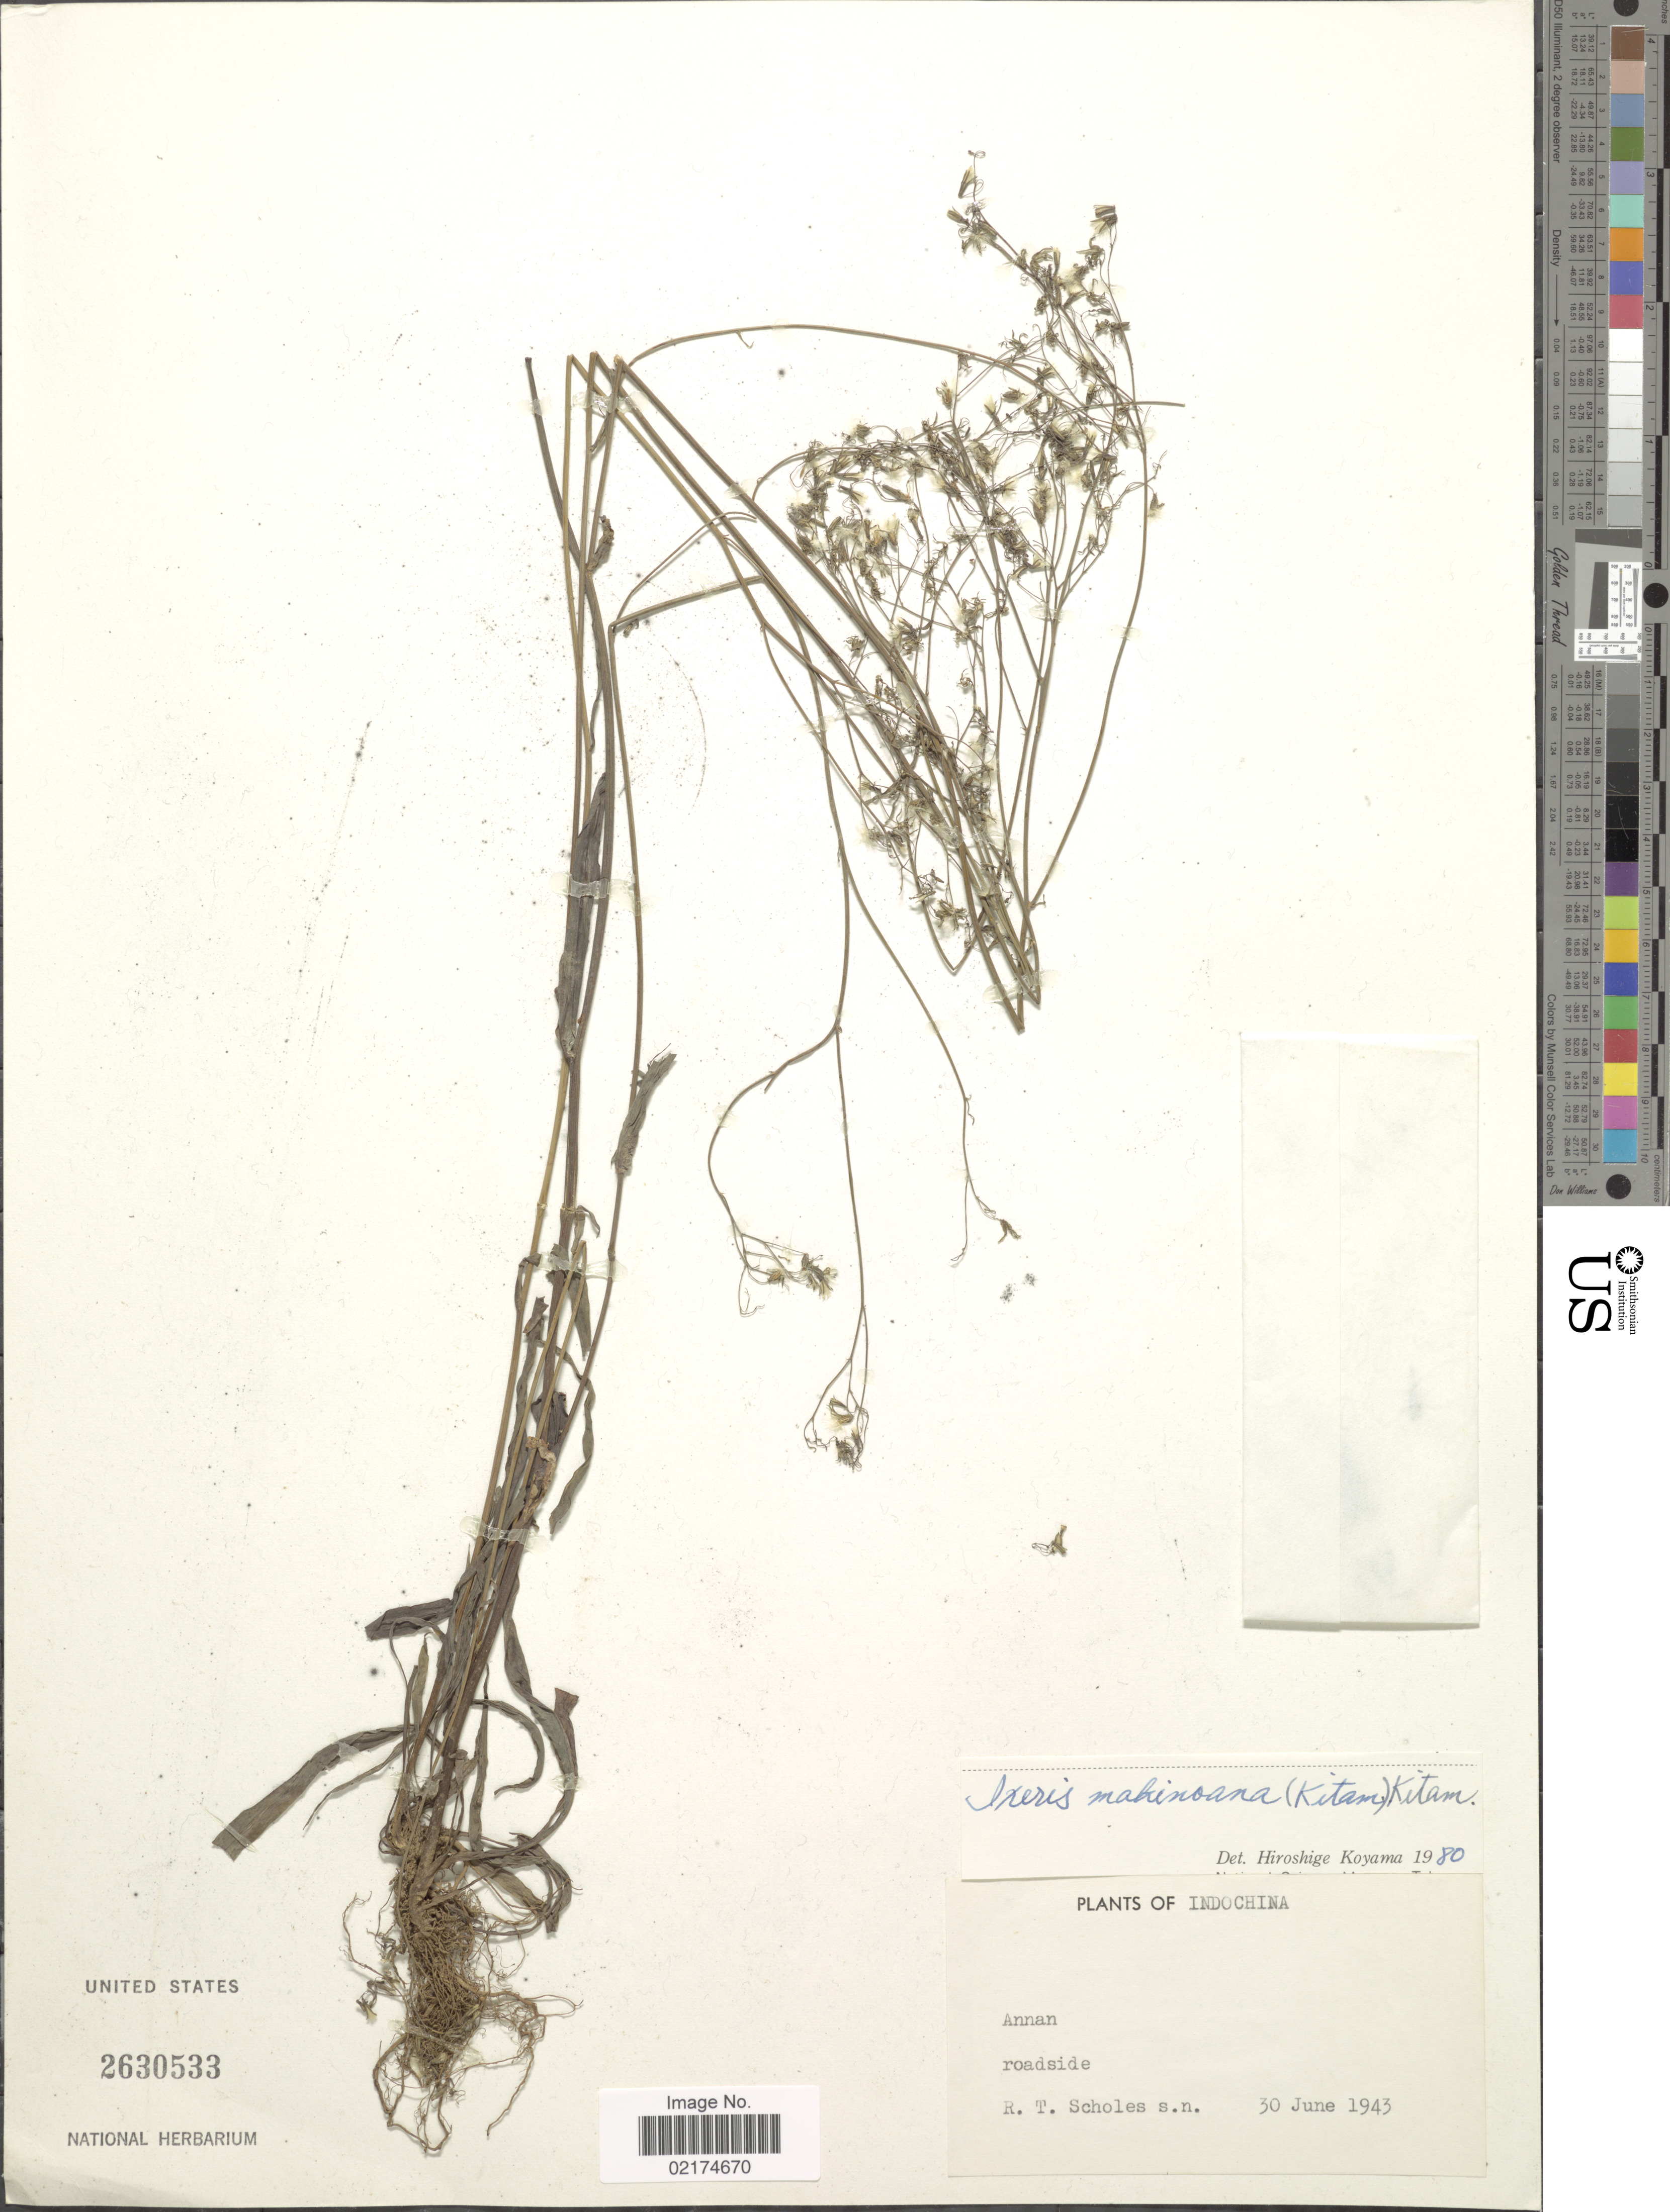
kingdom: Plantae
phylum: Tracheophyta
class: Magnoliopsida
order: Asterales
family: Asteraceae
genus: Ixeridium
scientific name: Ixeridium beauverdianum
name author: (H. Lév.) Spring.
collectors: R. Scholes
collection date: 1943-06-30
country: Vietnam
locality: IndoChina, Annan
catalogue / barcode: US 2630533